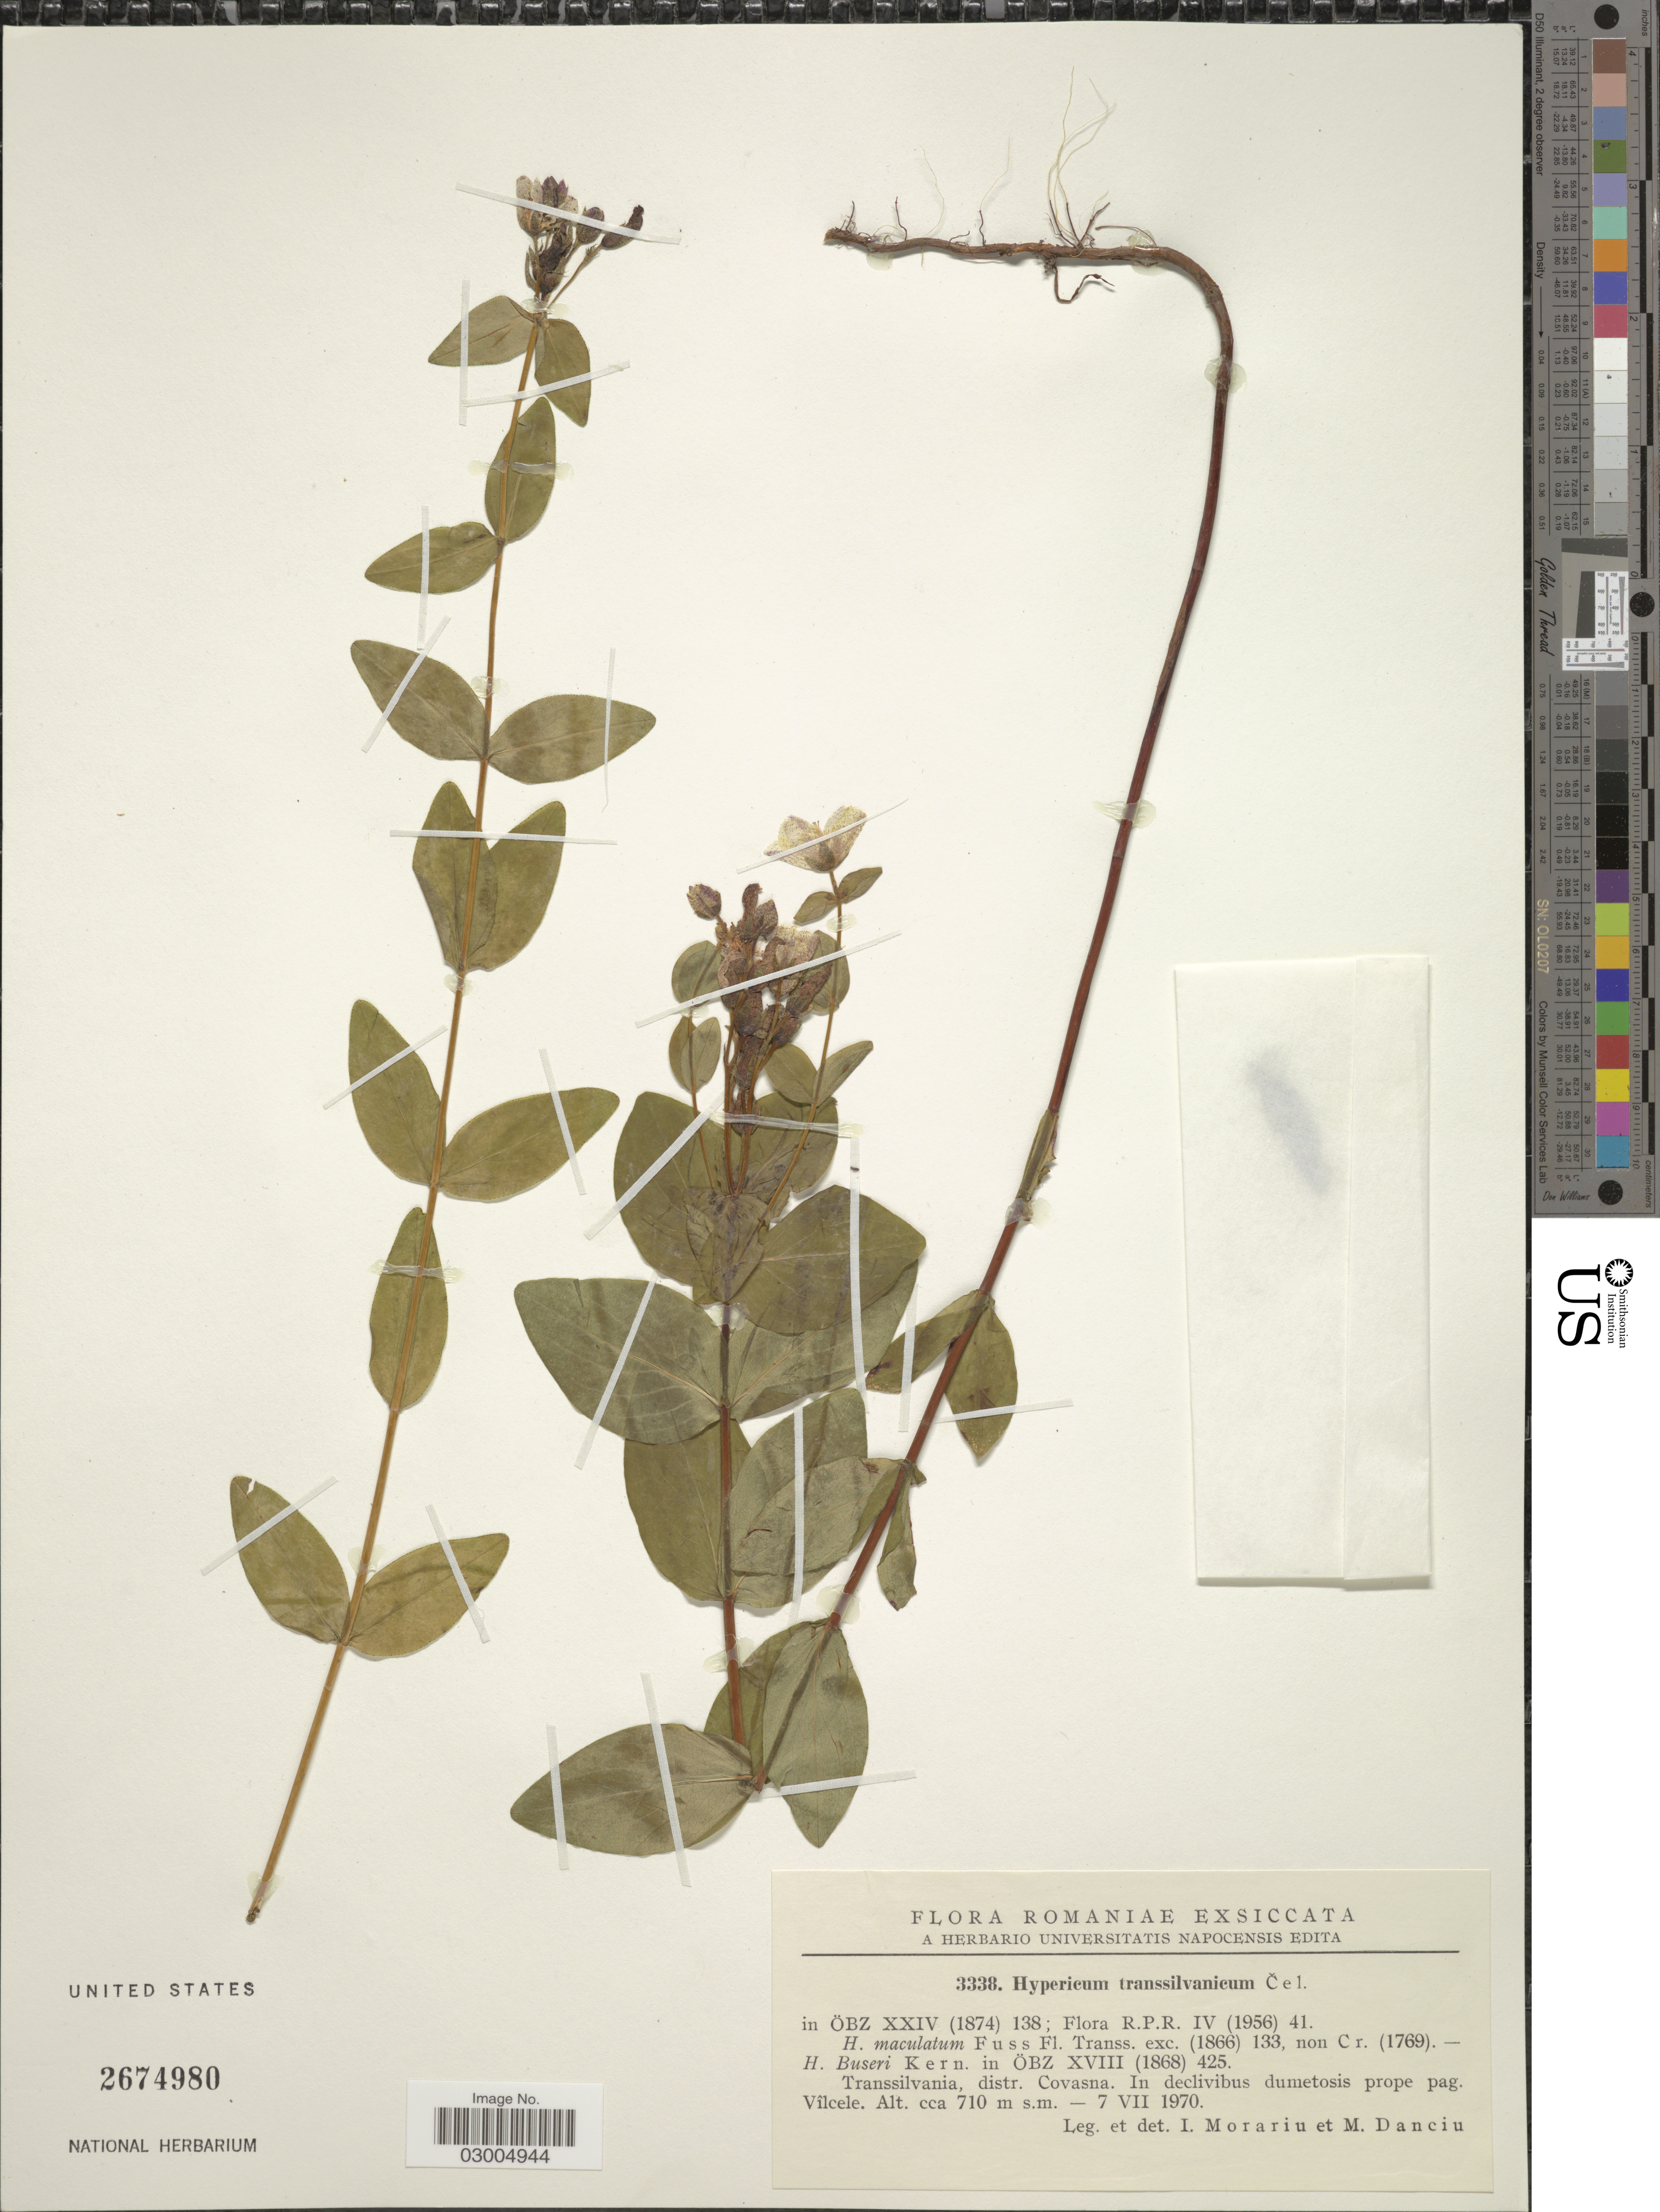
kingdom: Plantae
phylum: Tracheophyta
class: Magnoliopsida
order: Malpighiales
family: Hypericaceae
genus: Hypericum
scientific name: Hypericum transsilvanicum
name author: Čelak.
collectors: I. Morariu & M. Danciu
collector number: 3338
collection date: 1970-07-07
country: Romania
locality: Transsilvania, distr. Covasna. In declivibus dumetosis prope pag. Vîlcele.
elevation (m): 710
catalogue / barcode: US 2674980